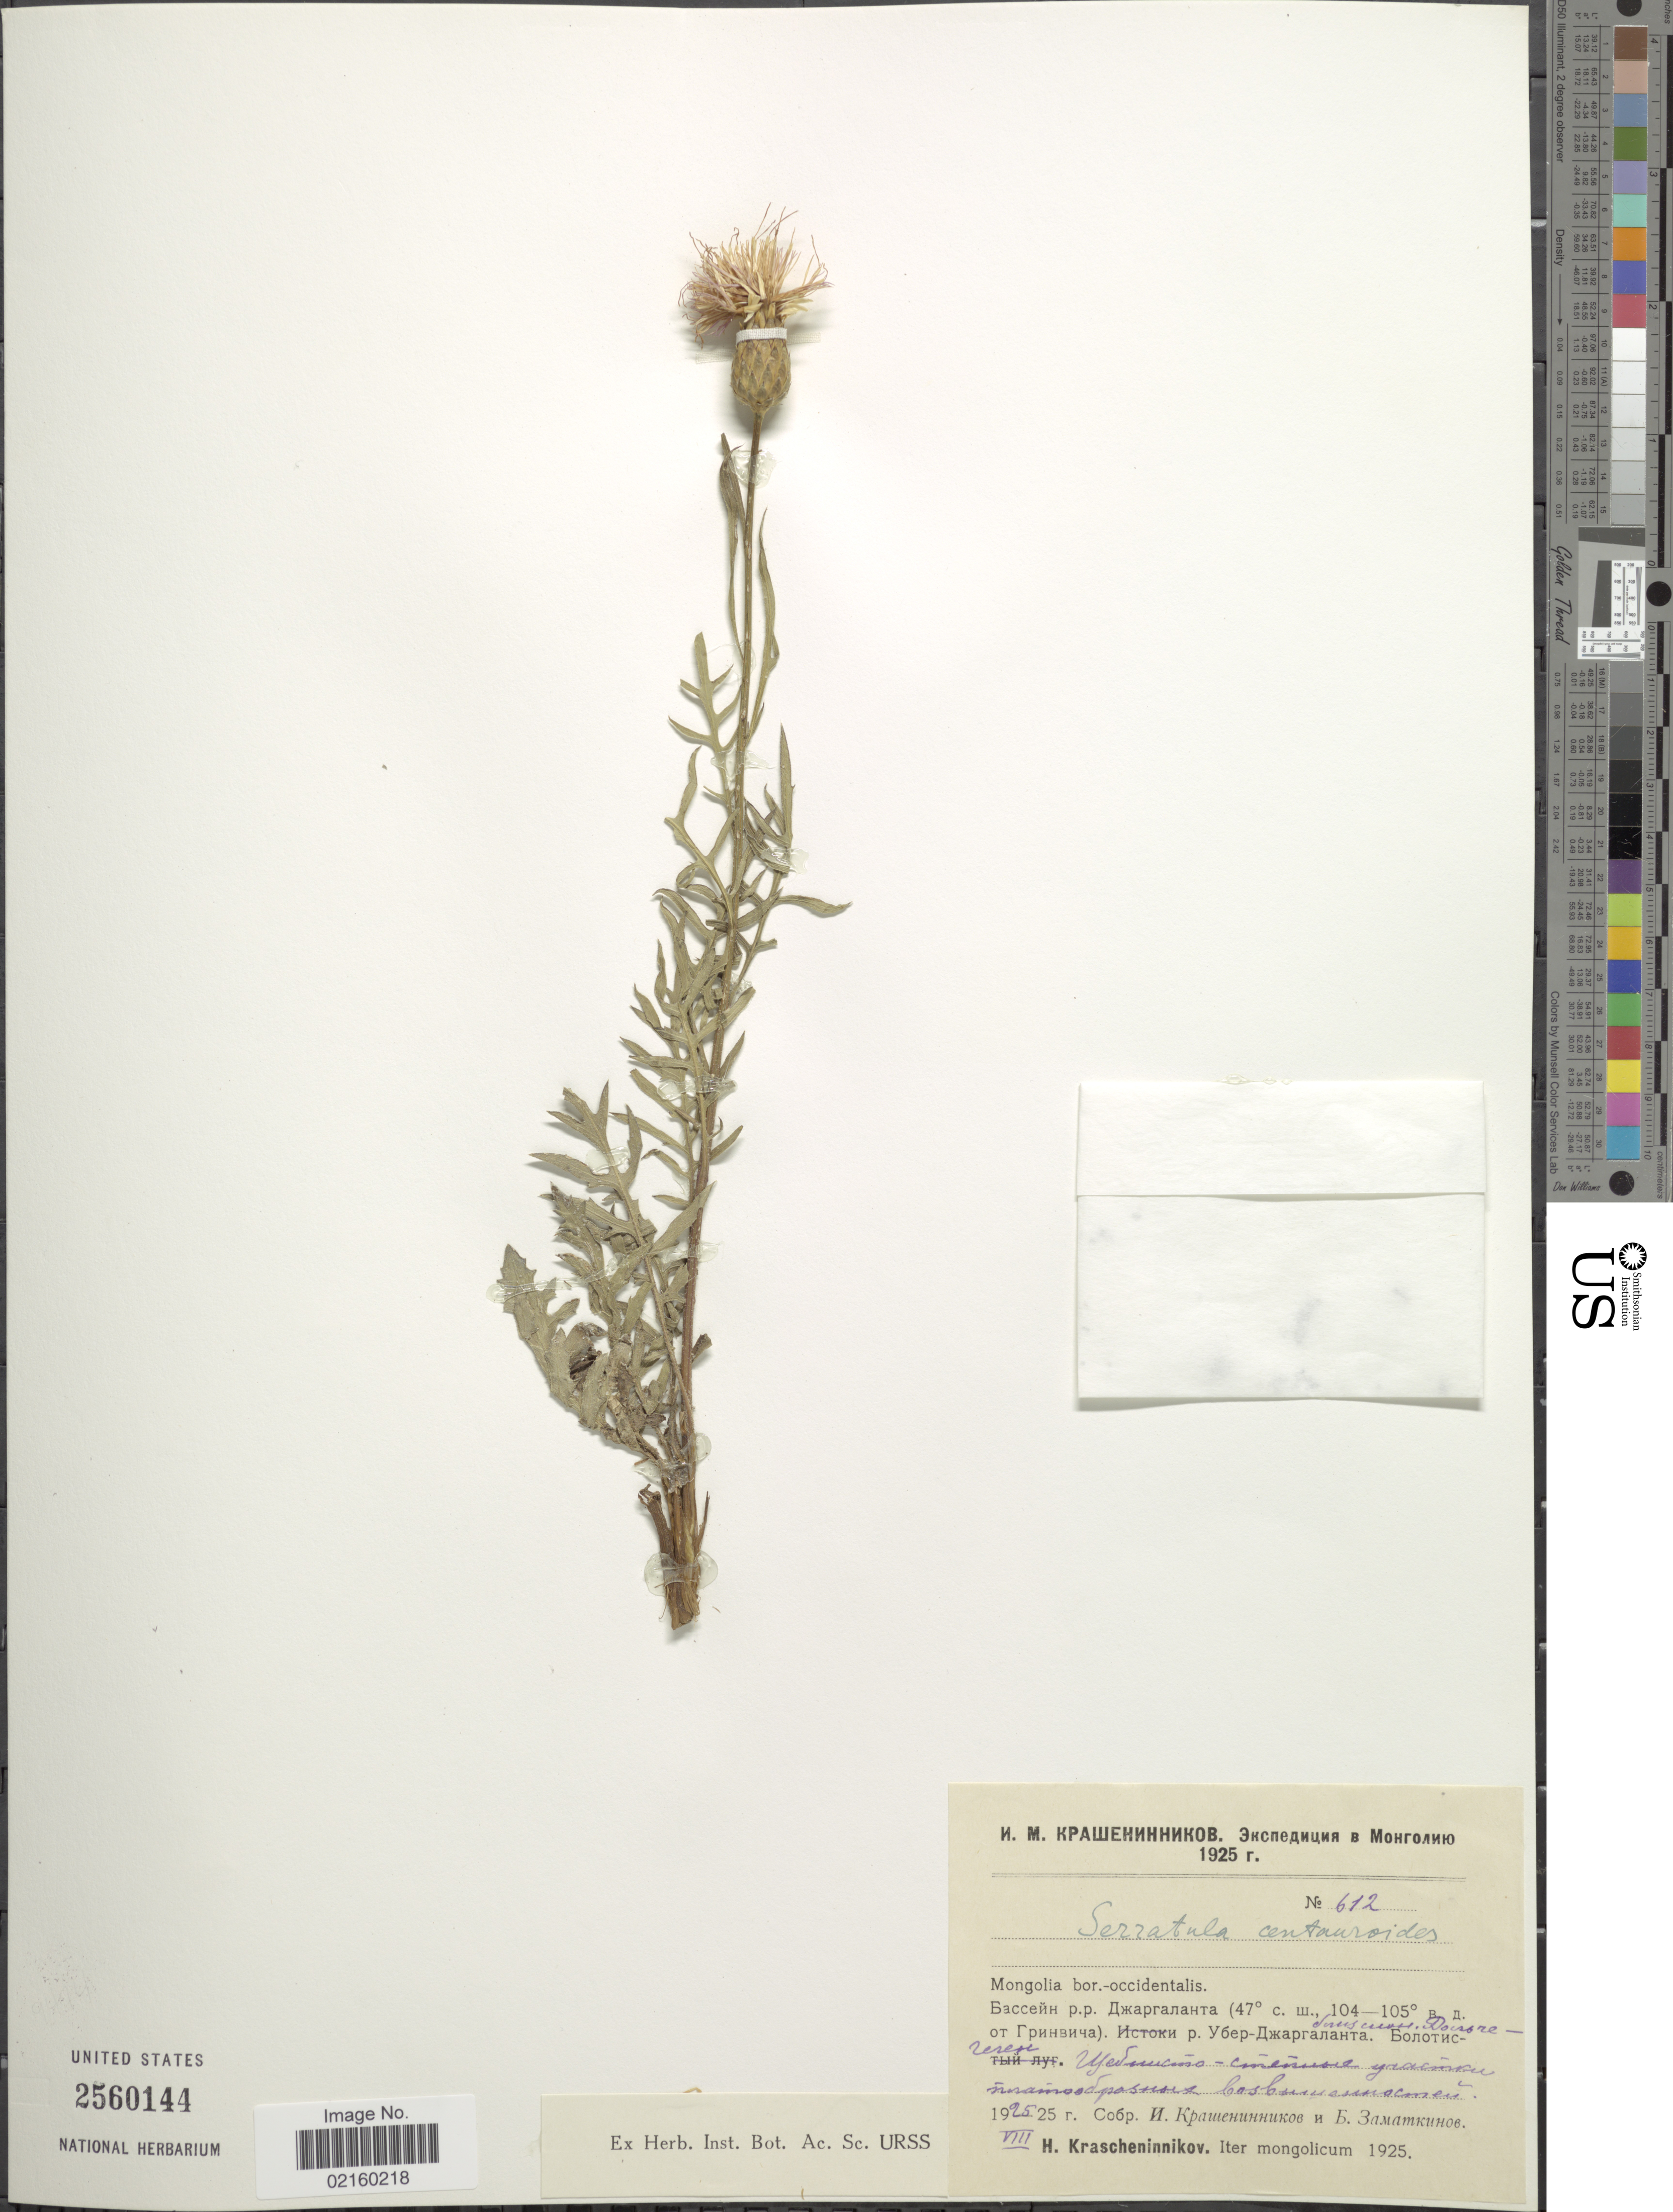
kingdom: Plantae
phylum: Tracheophyta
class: Magnoliopsida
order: Asterales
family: Asteraceae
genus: Serratula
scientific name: Serratula centauroides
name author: L.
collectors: H. Krascheninnikov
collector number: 612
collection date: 1925-08-25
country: China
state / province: Nei Monggol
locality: Mgoliabor.- occidentalis,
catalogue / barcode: US 2560144